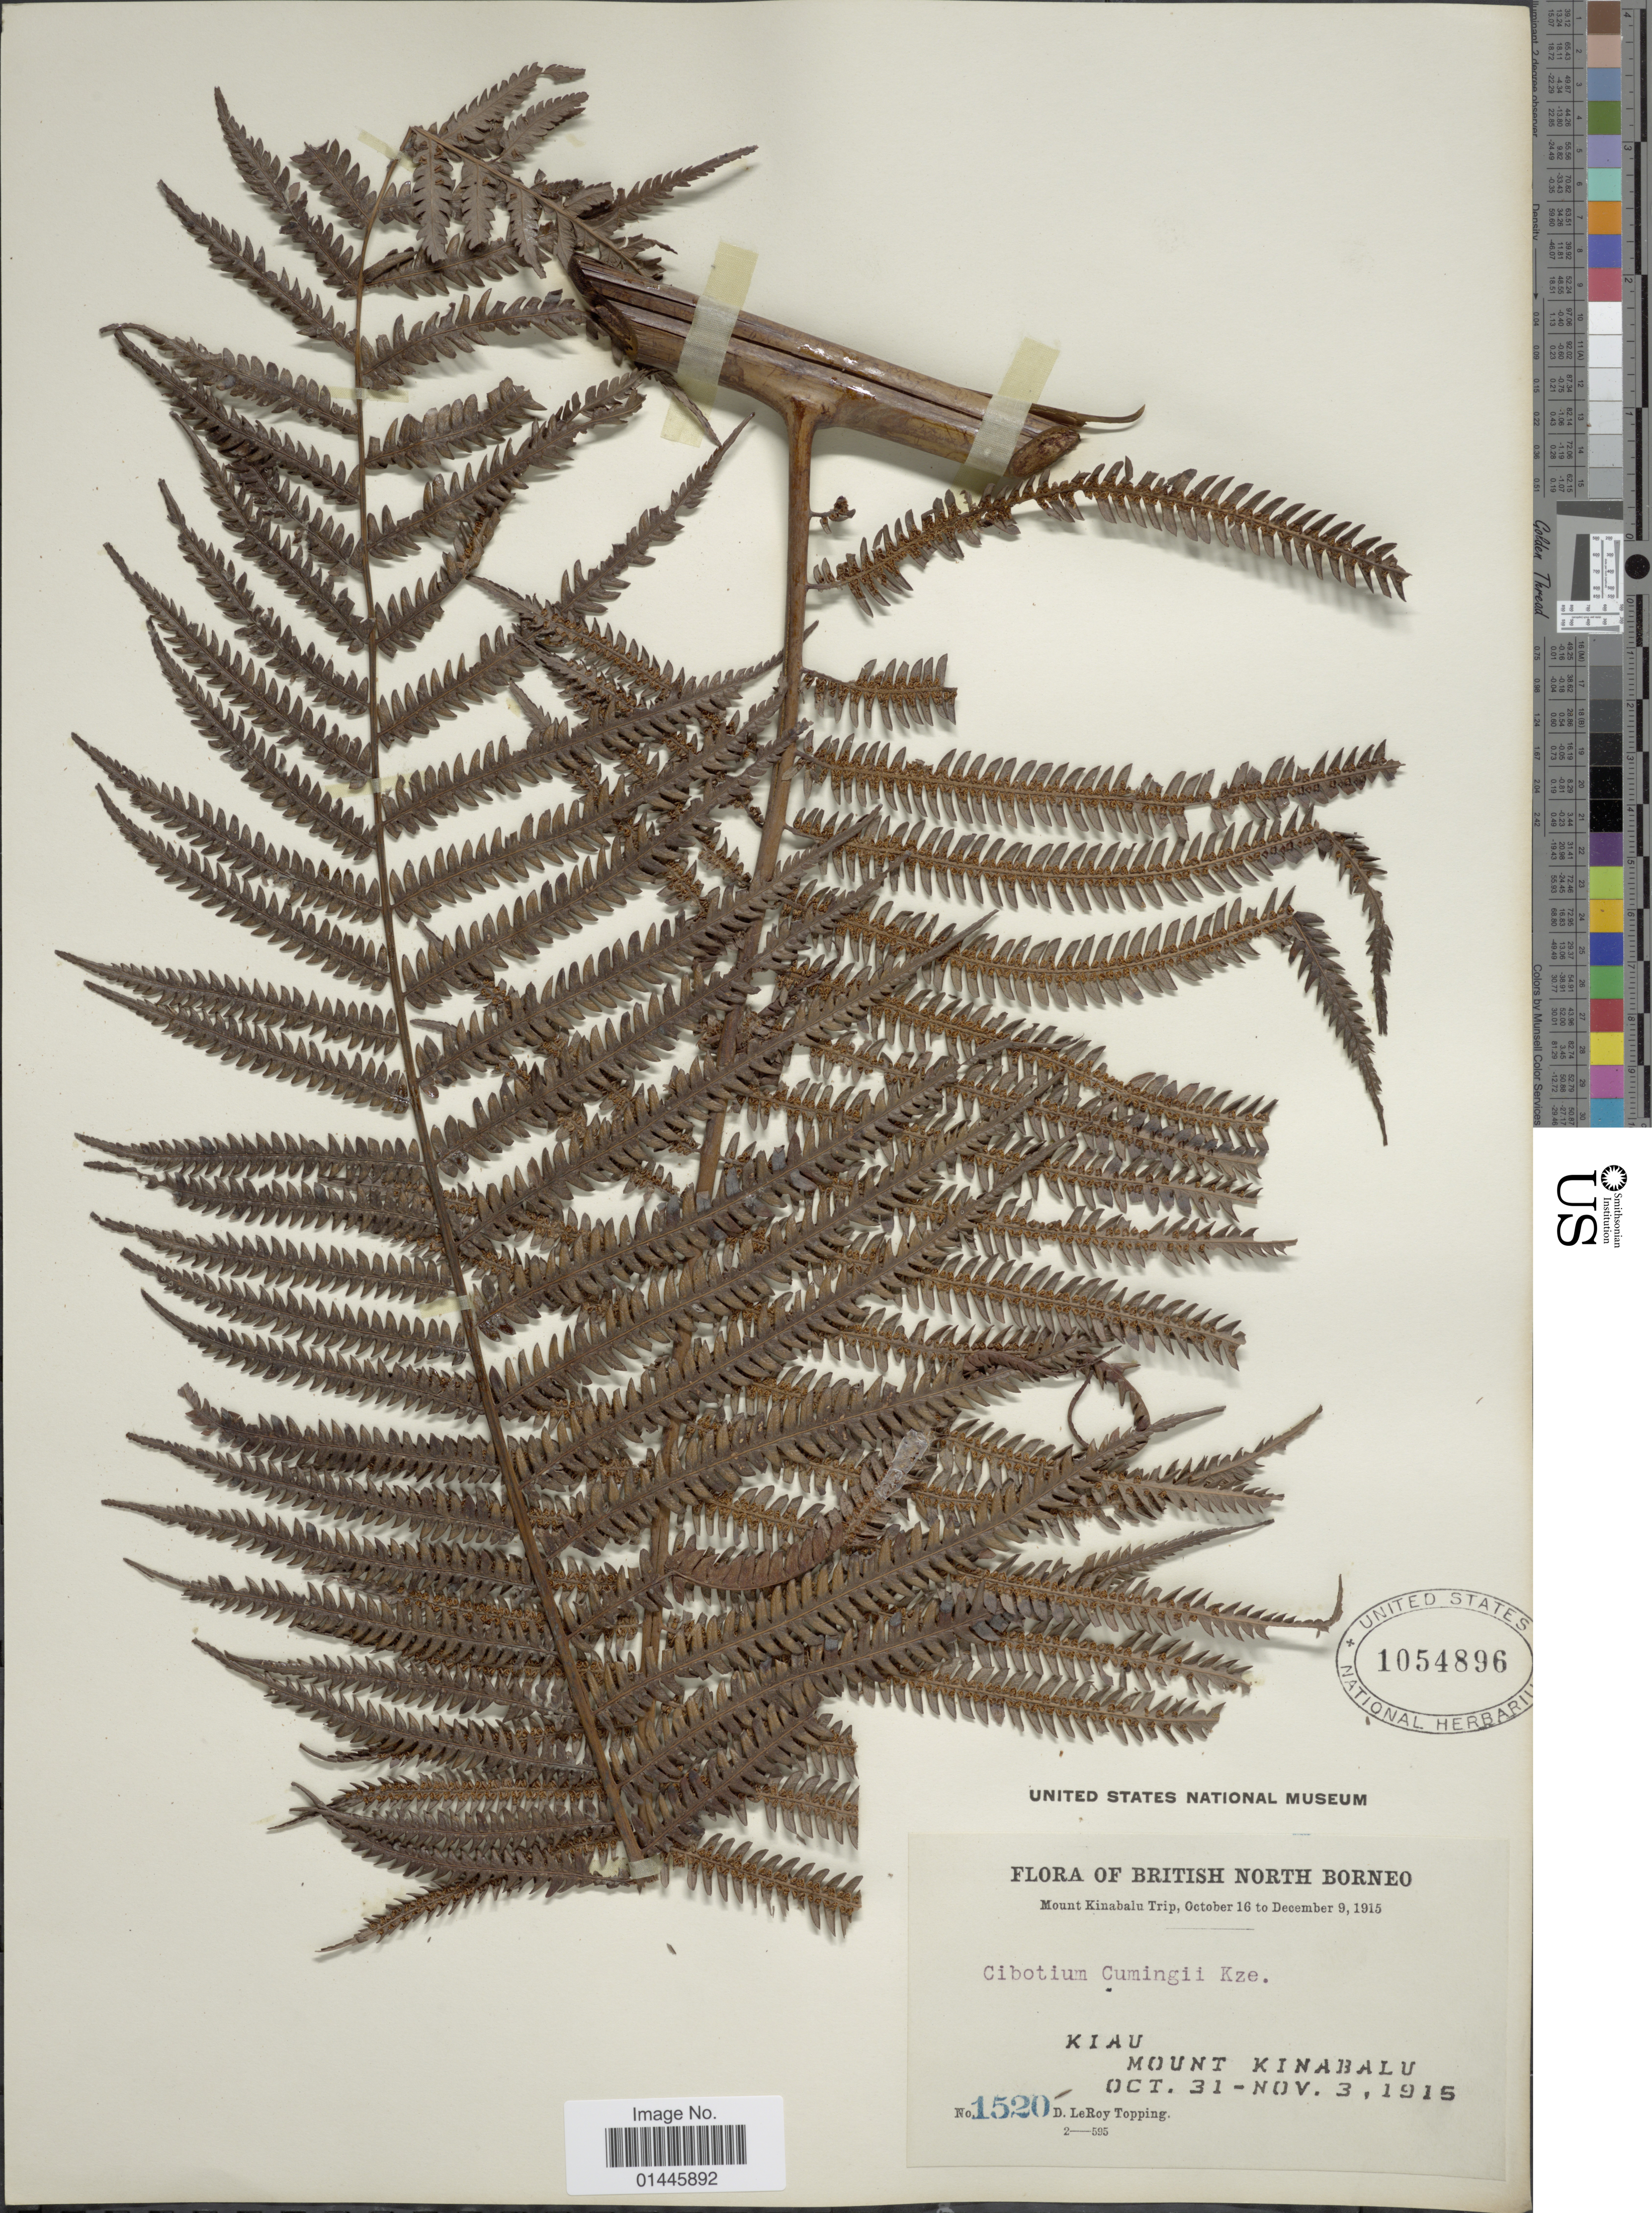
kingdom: Plantae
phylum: Tracheophyta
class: Polypodiopsida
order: Cyatheales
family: Cibotiaceae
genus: Cibotium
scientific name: Cibotium arachnoideum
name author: (C. Chr.) Holttum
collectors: D. L. Topping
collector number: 1520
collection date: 1915-10-31/1915-11-03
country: Malaysia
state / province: Sabah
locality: British North Borneo, Kiau, Mount Kinabalu.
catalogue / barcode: US 1054896